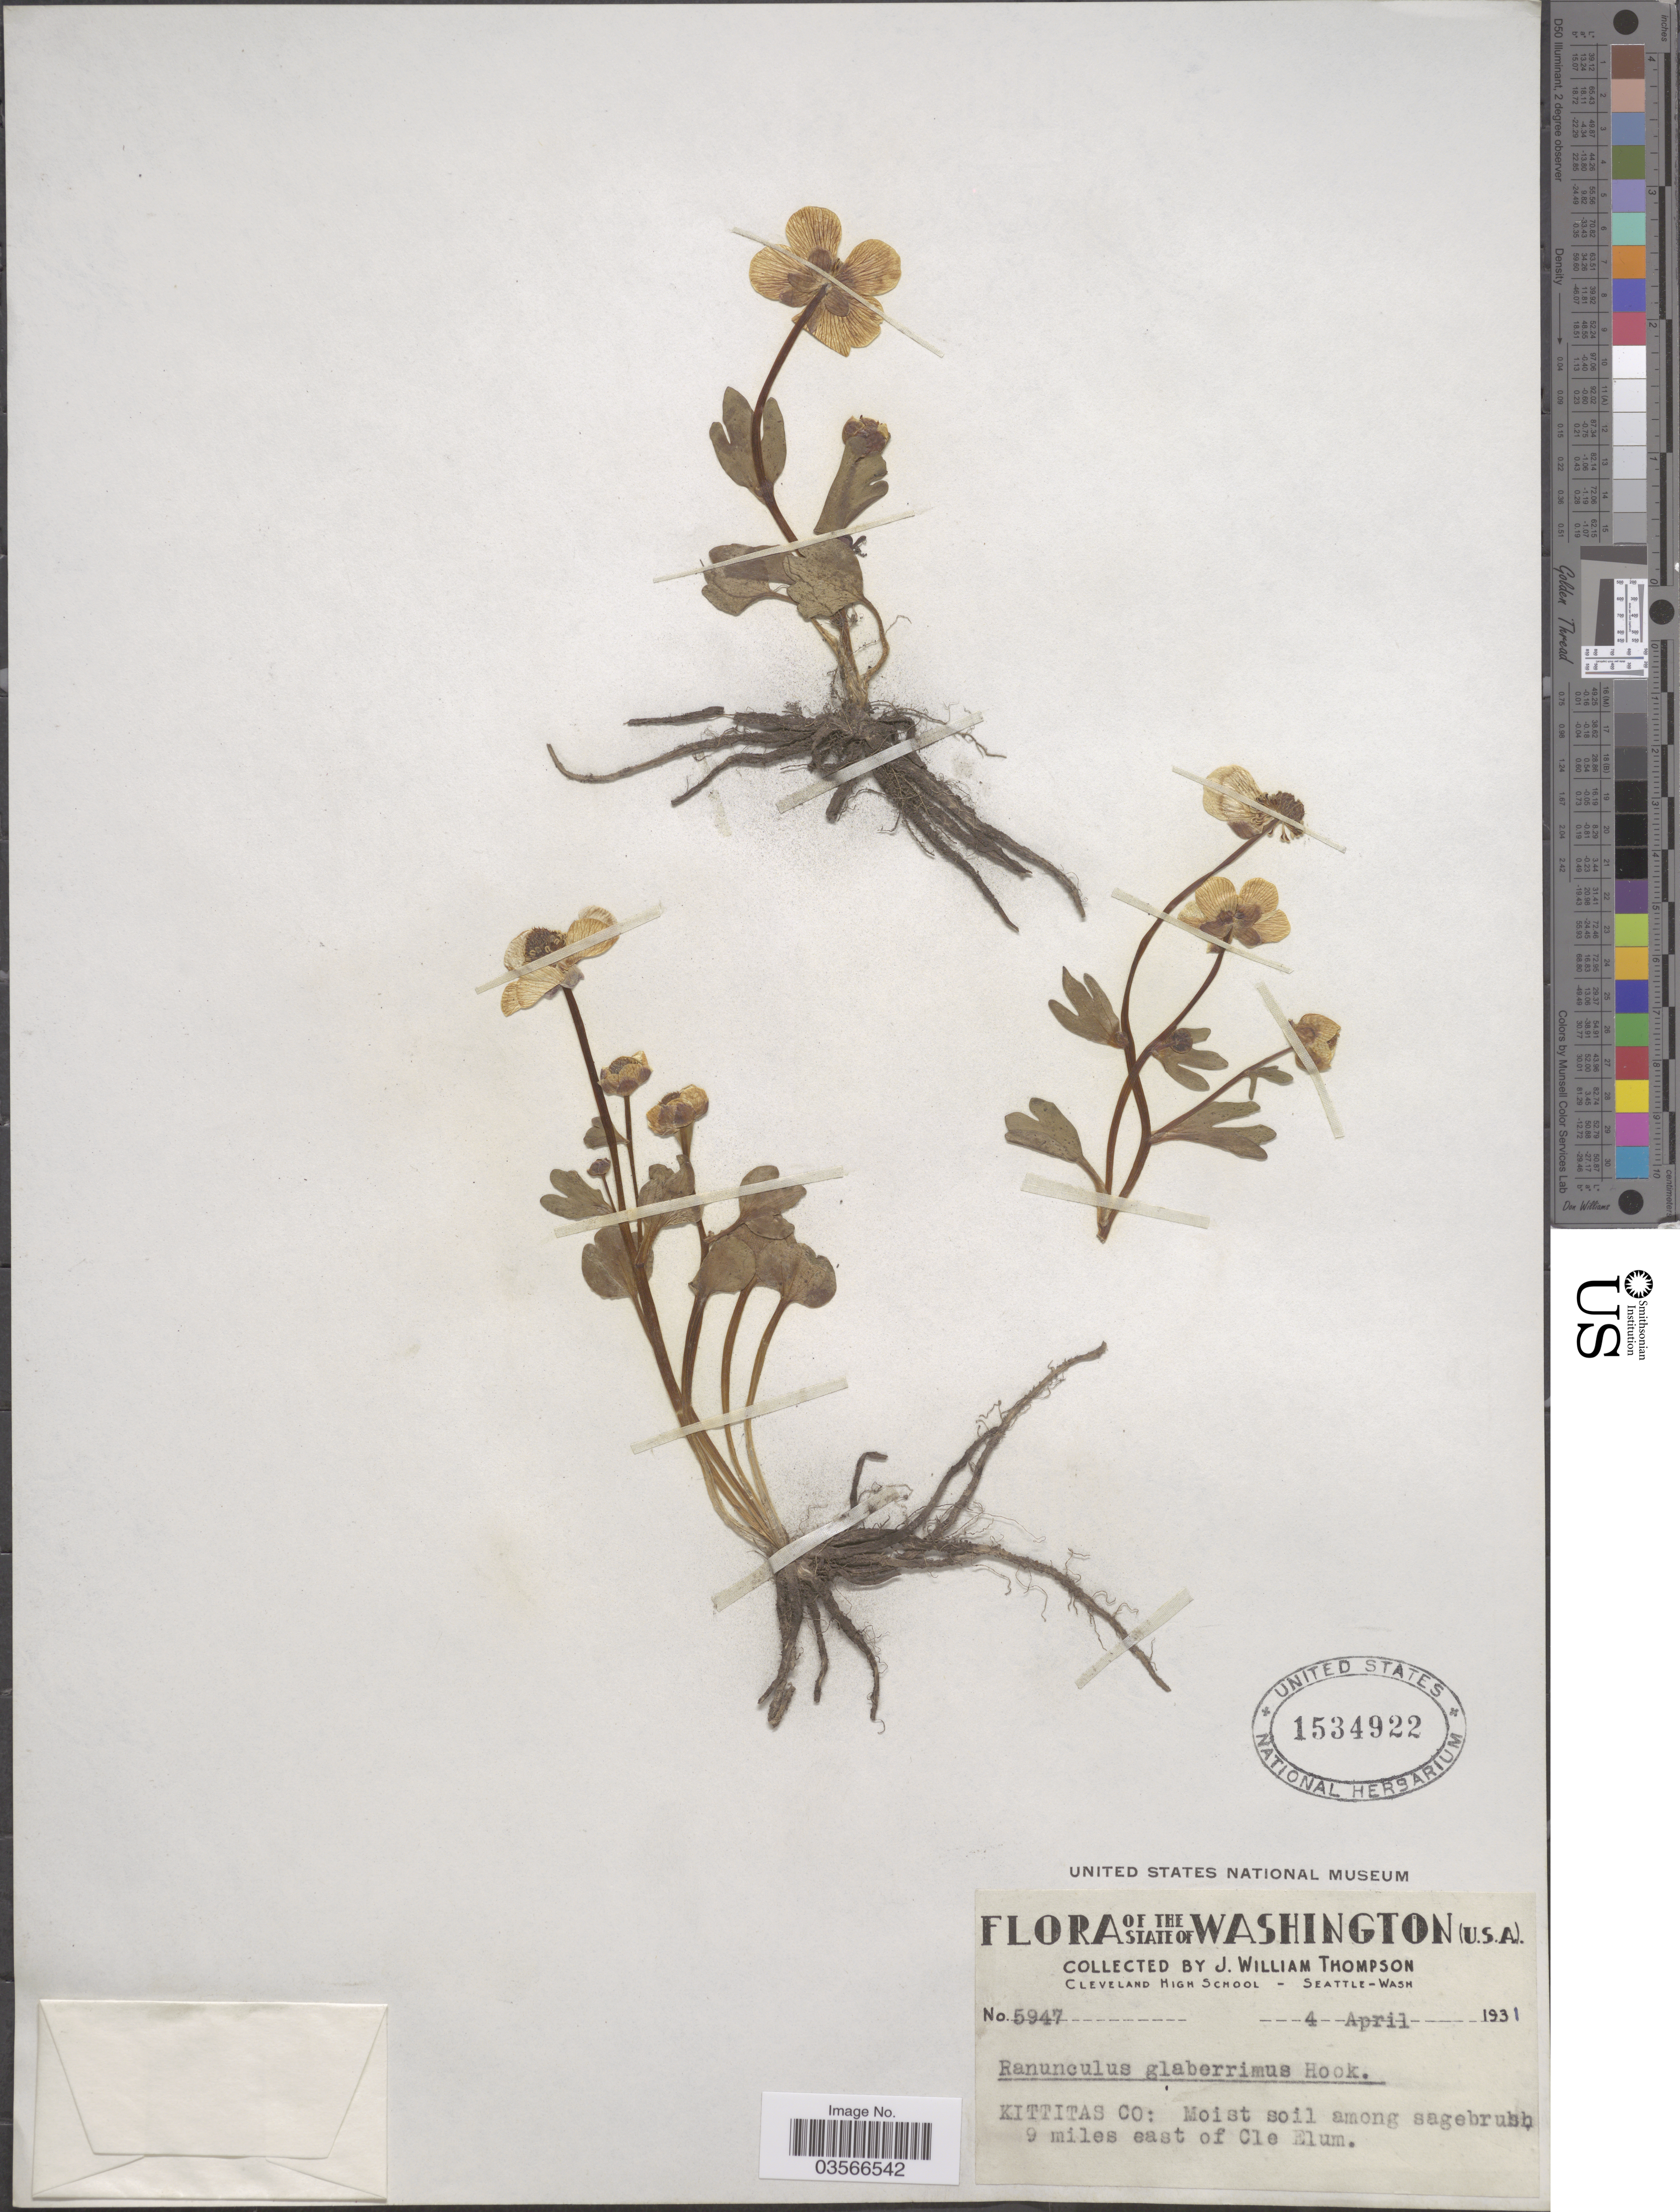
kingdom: Plantae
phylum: Tracheophyta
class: Magnoliopsida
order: Ranunculales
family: Ranunculaceae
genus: Ranunculus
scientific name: Ranunculus glaberrimus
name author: Hook.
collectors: J. W. Thompson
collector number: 5947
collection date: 1931-04-04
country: United States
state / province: Washington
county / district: Kittitas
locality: Kittitas Co: Moist soil among sagebrush 9 miles east of Cle Elum.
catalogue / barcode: US 1534922